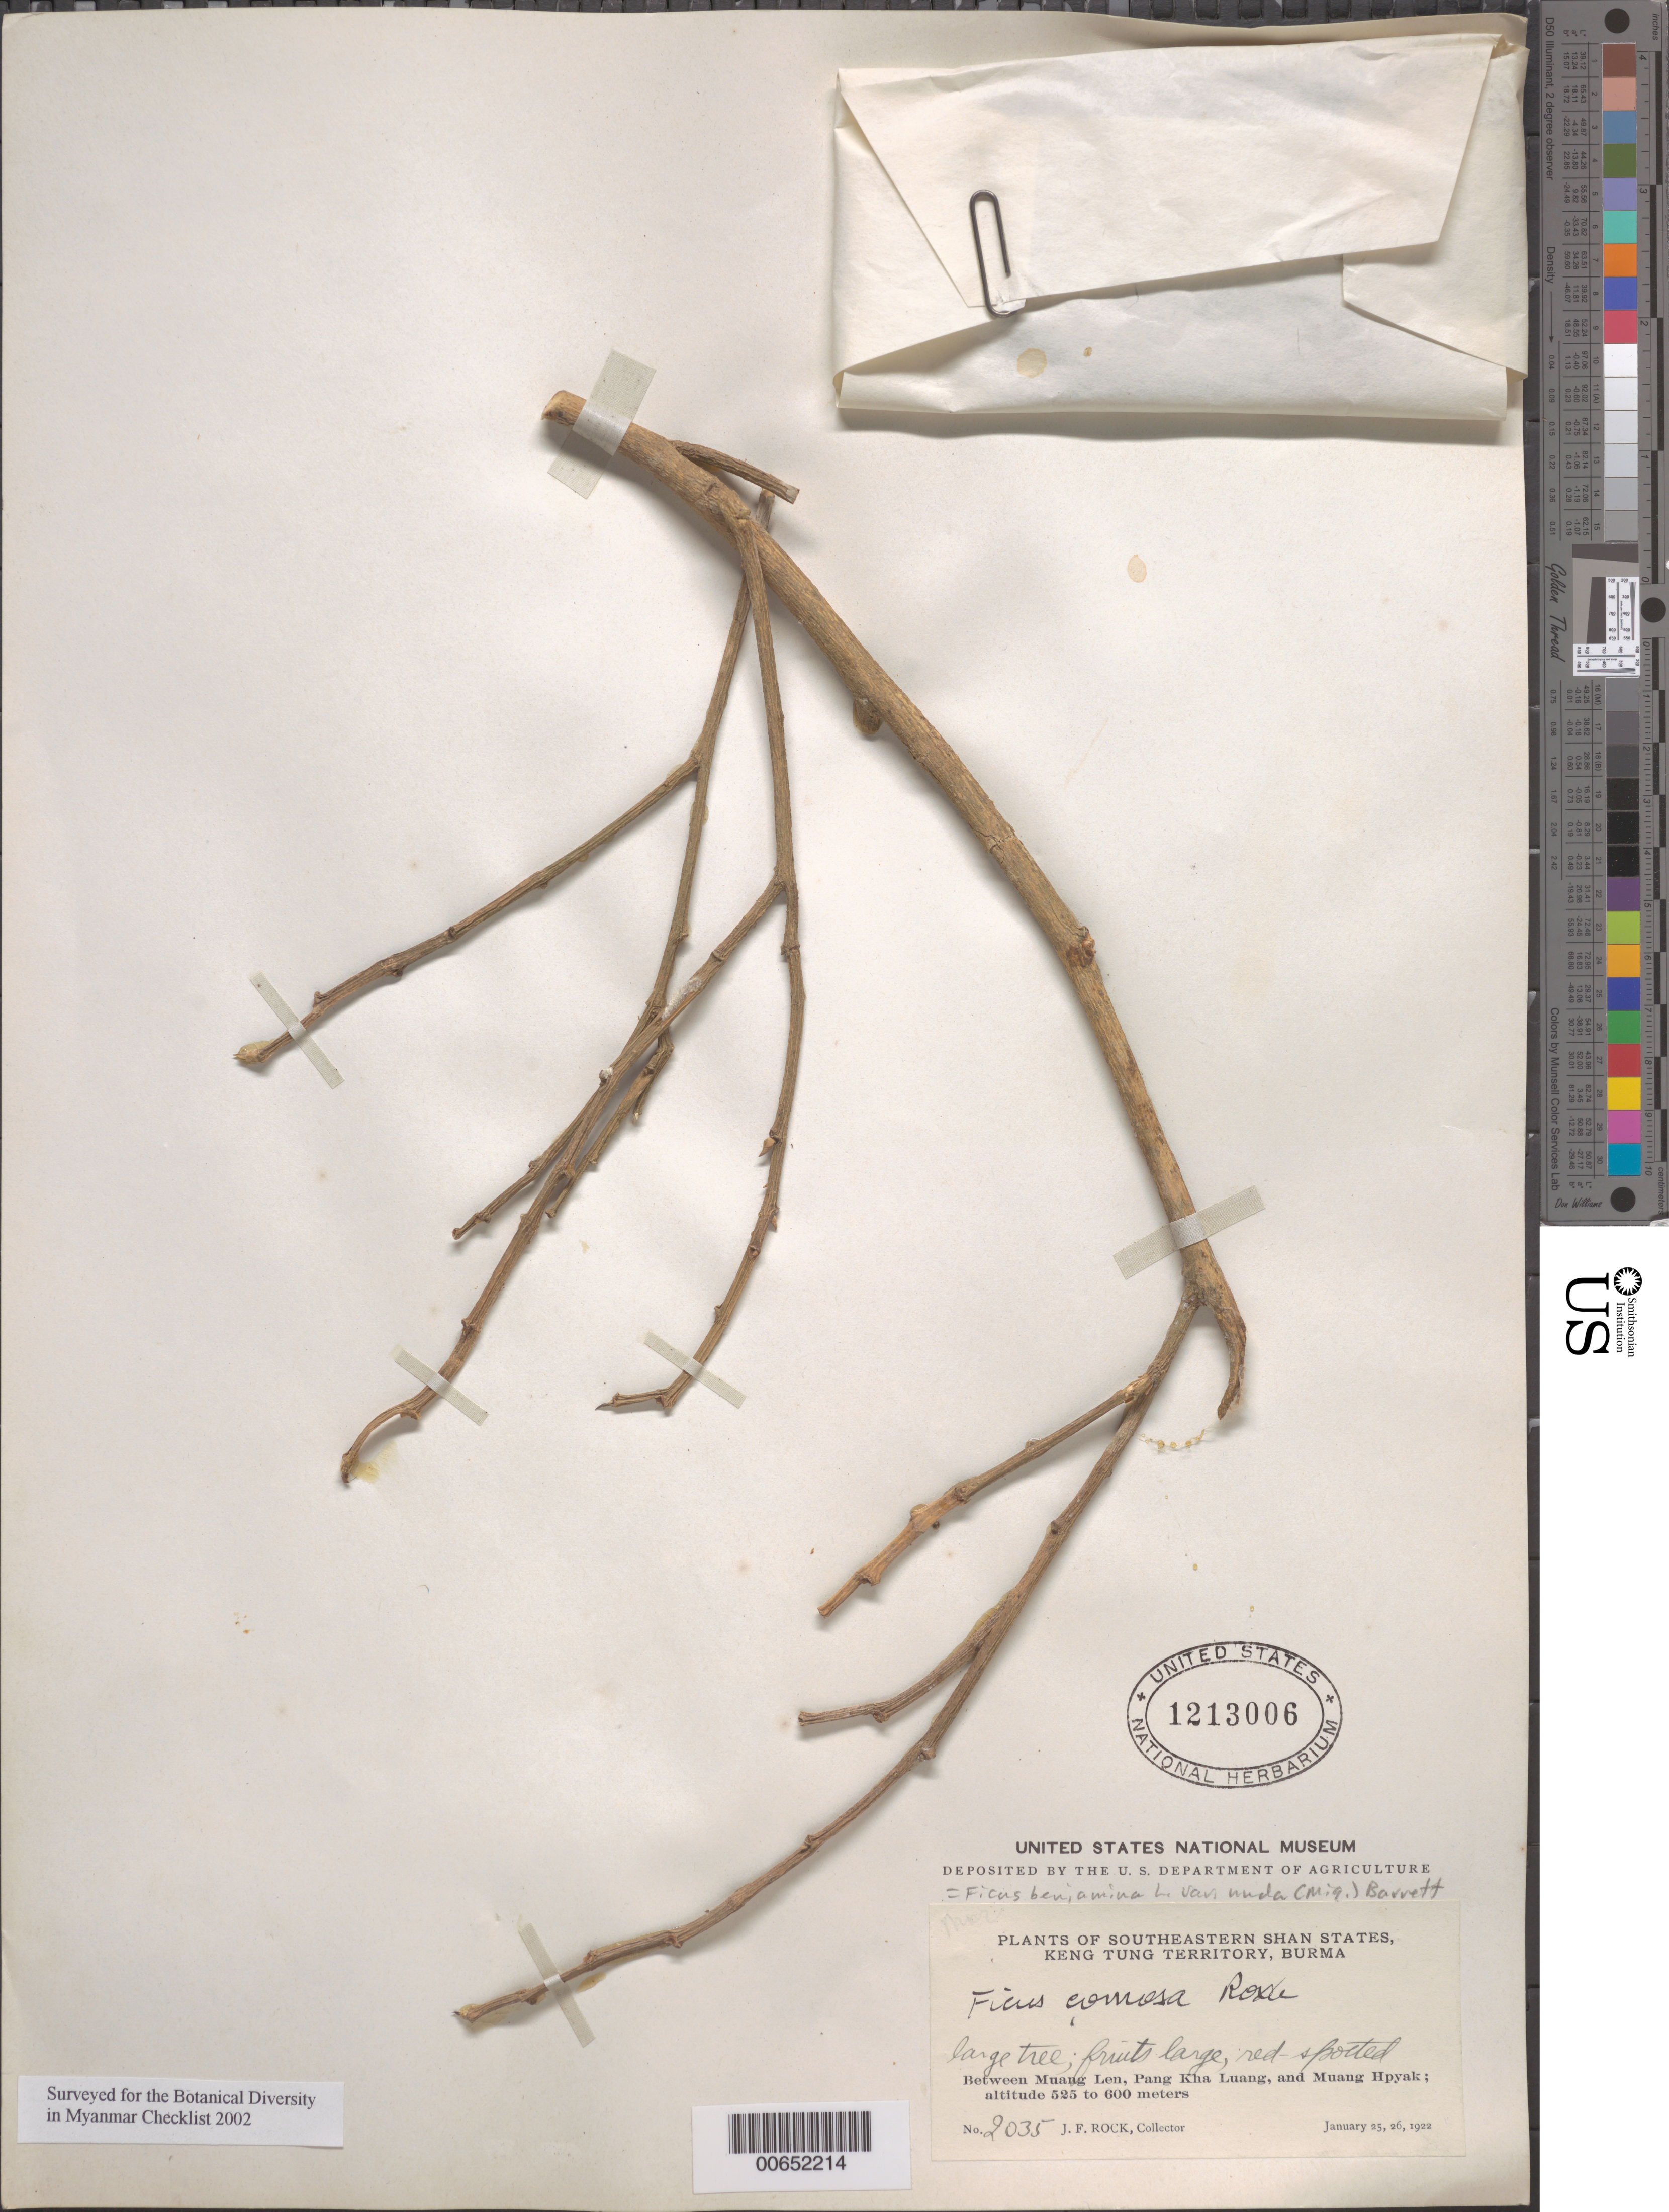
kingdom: Plantae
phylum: Tracheophyta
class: Magnoliopsida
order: Rosales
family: Moraceae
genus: Ficus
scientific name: Ficus comosa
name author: Roxb.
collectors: J. F. Rock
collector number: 2035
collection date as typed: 25 Jan 1922 and 26 Jan 1922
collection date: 1922-01-25,1922-01-26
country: Myanmar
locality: Between Muang Len, Pang Kha Luang, and Muang Hpyak.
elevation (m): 525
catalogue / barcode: US 1213006